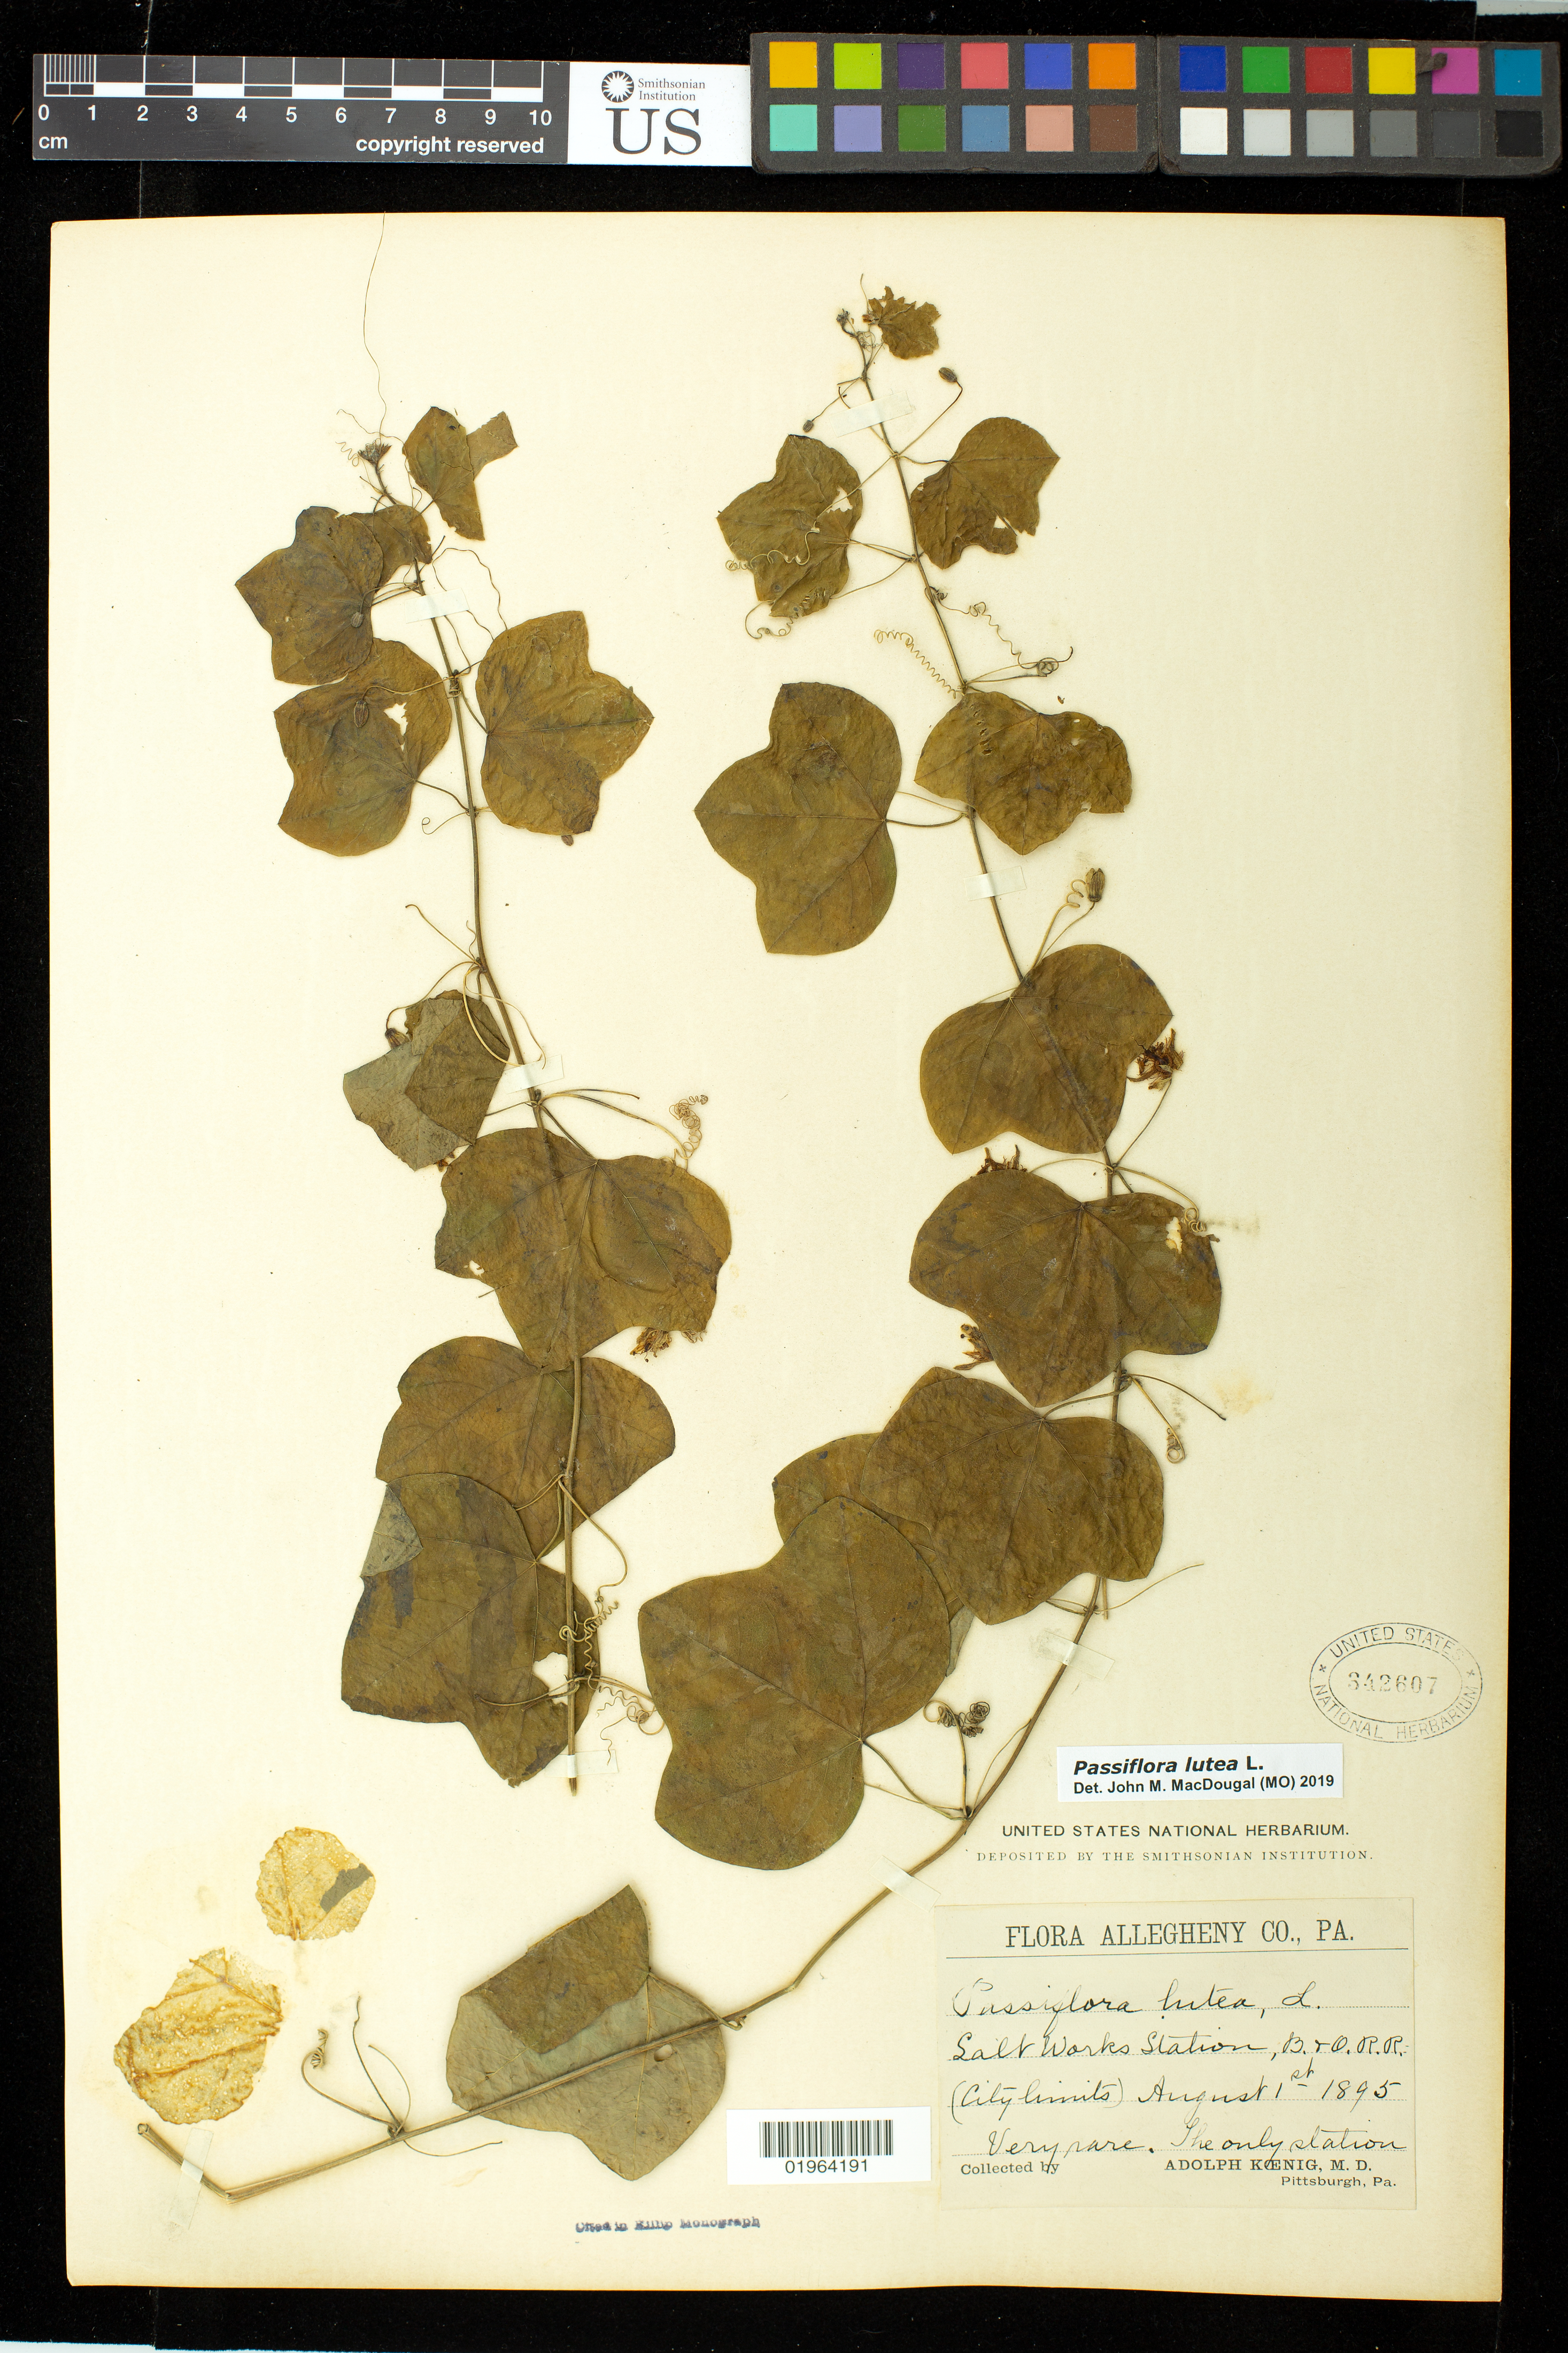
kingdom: Plantae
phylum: Tracheophyta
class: Magnoliopsida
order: Malpighiales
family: Passifloraceae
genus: Passiflora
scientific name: Passiflora lutea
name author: L.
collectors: A. Koenig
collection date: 1895-08-01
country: United States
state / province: Pennsylvania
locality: Allegheny Co., Pa. Salt Works Station, B.T.O.R.R.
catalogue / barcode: US 342607